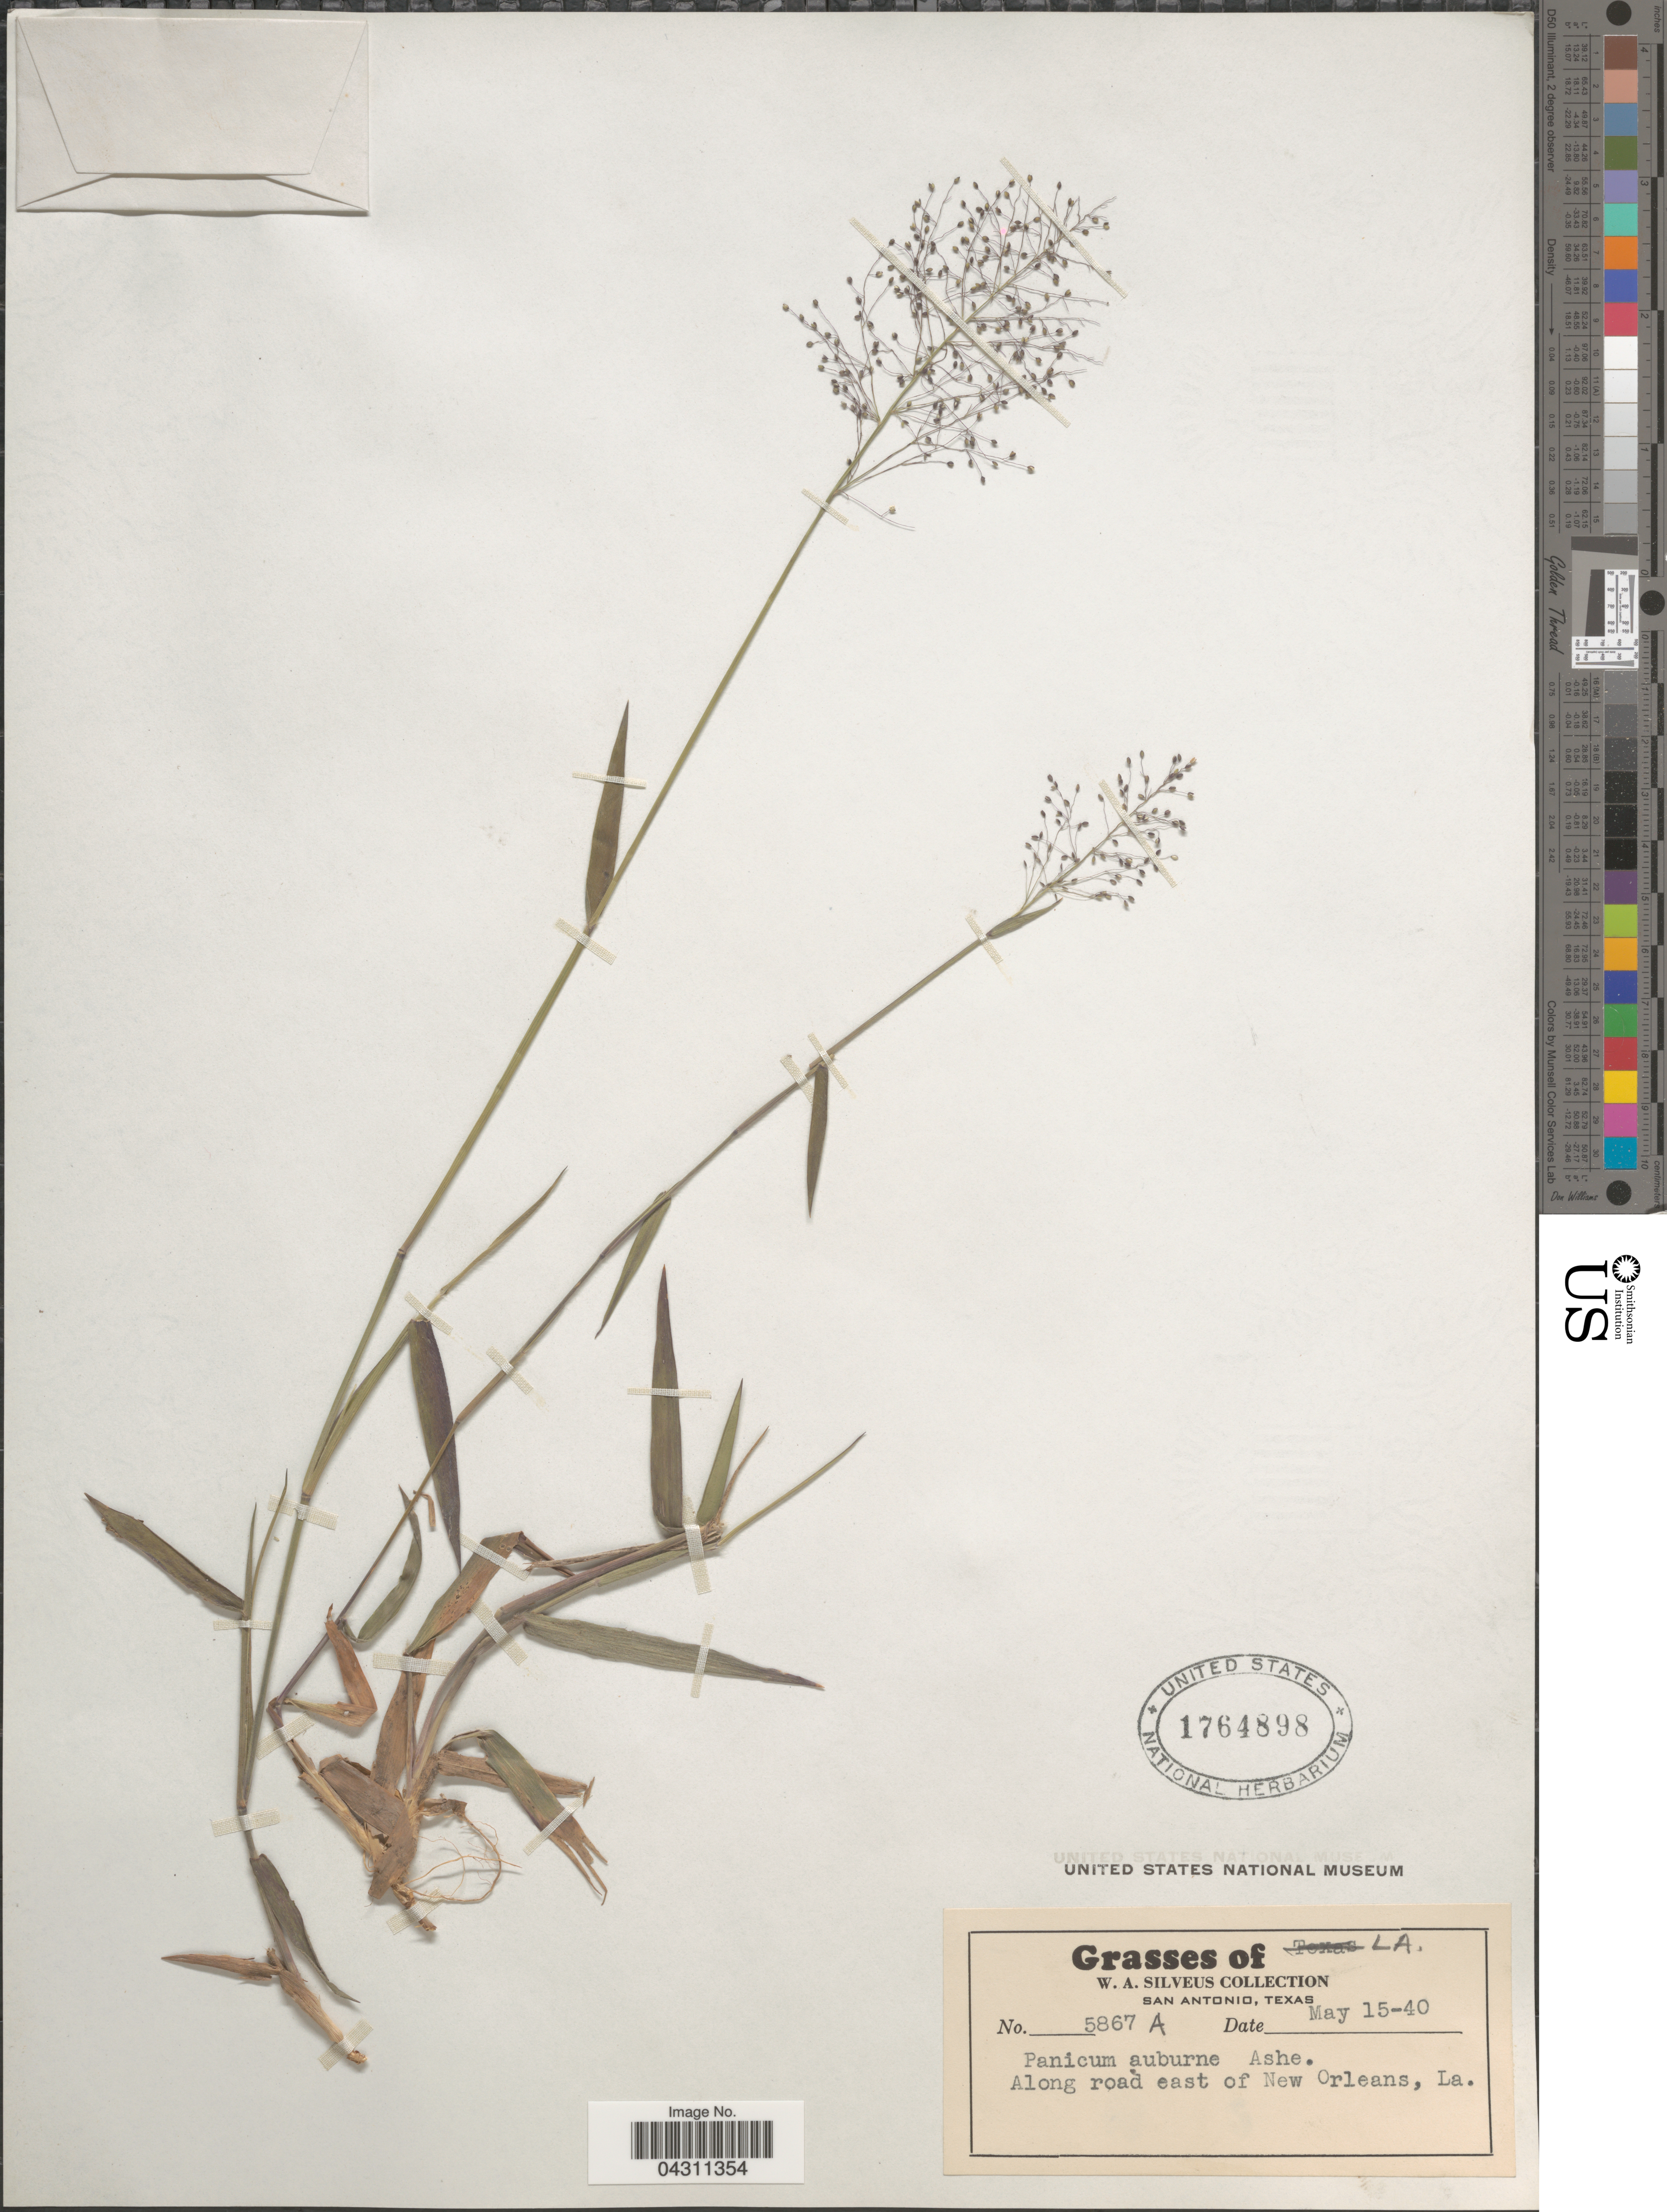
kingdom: Plantae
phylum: Tracheophyta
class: Liliopsida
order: Poales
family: Poaceae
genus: Dichanthelium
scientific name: Dichanthelium sphaerocarpon var. sphaerocarpon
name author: (Elliott) Gould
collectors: W. Silveus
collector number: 5867A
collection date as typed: Transcribed d/m/y: 15/5/40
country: United States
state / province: Louisiana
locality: Along road east of New Orleans.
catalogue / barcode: US 1764898